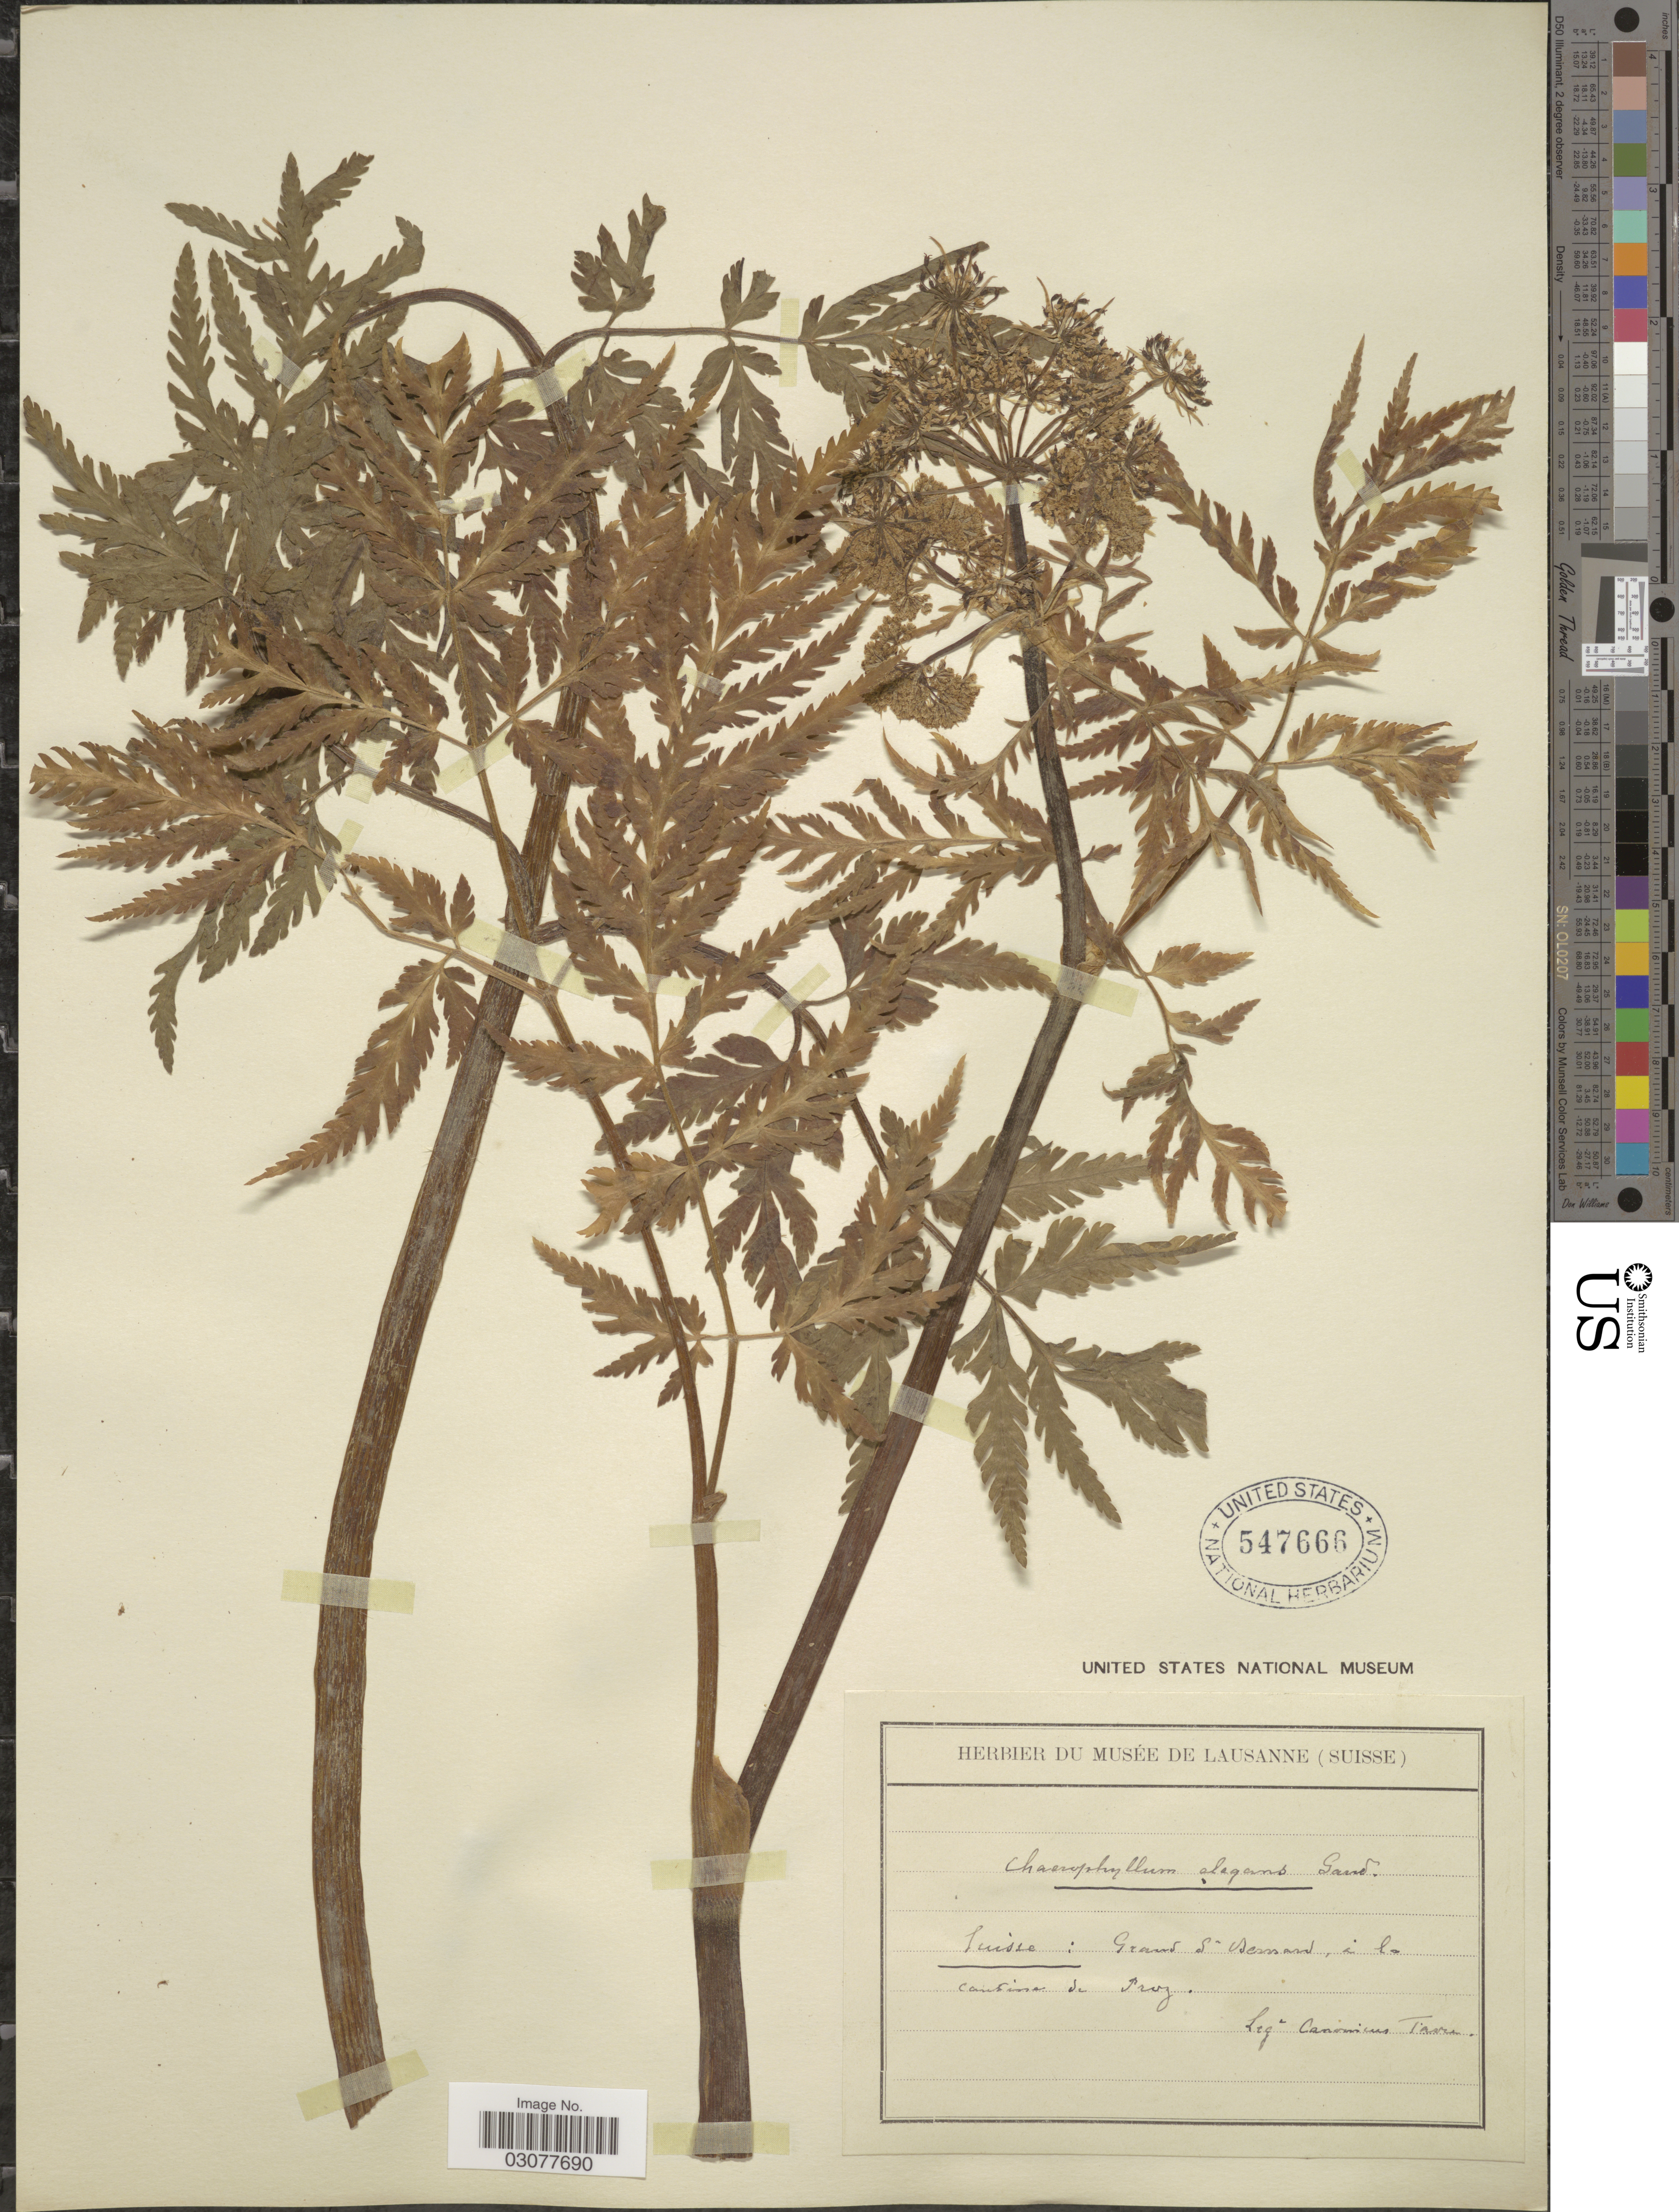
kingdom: Plantae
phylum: Tracheophyta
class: Magnoliopsida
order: Apiales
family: Apiaceae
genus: Chaerophyllum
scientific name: Chaerophyllum elegans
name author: Gaudin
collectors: C. Tavre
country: Switzerland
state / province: Valais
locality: Suisse: Grand Saint Bernard.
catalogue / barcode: US 547666